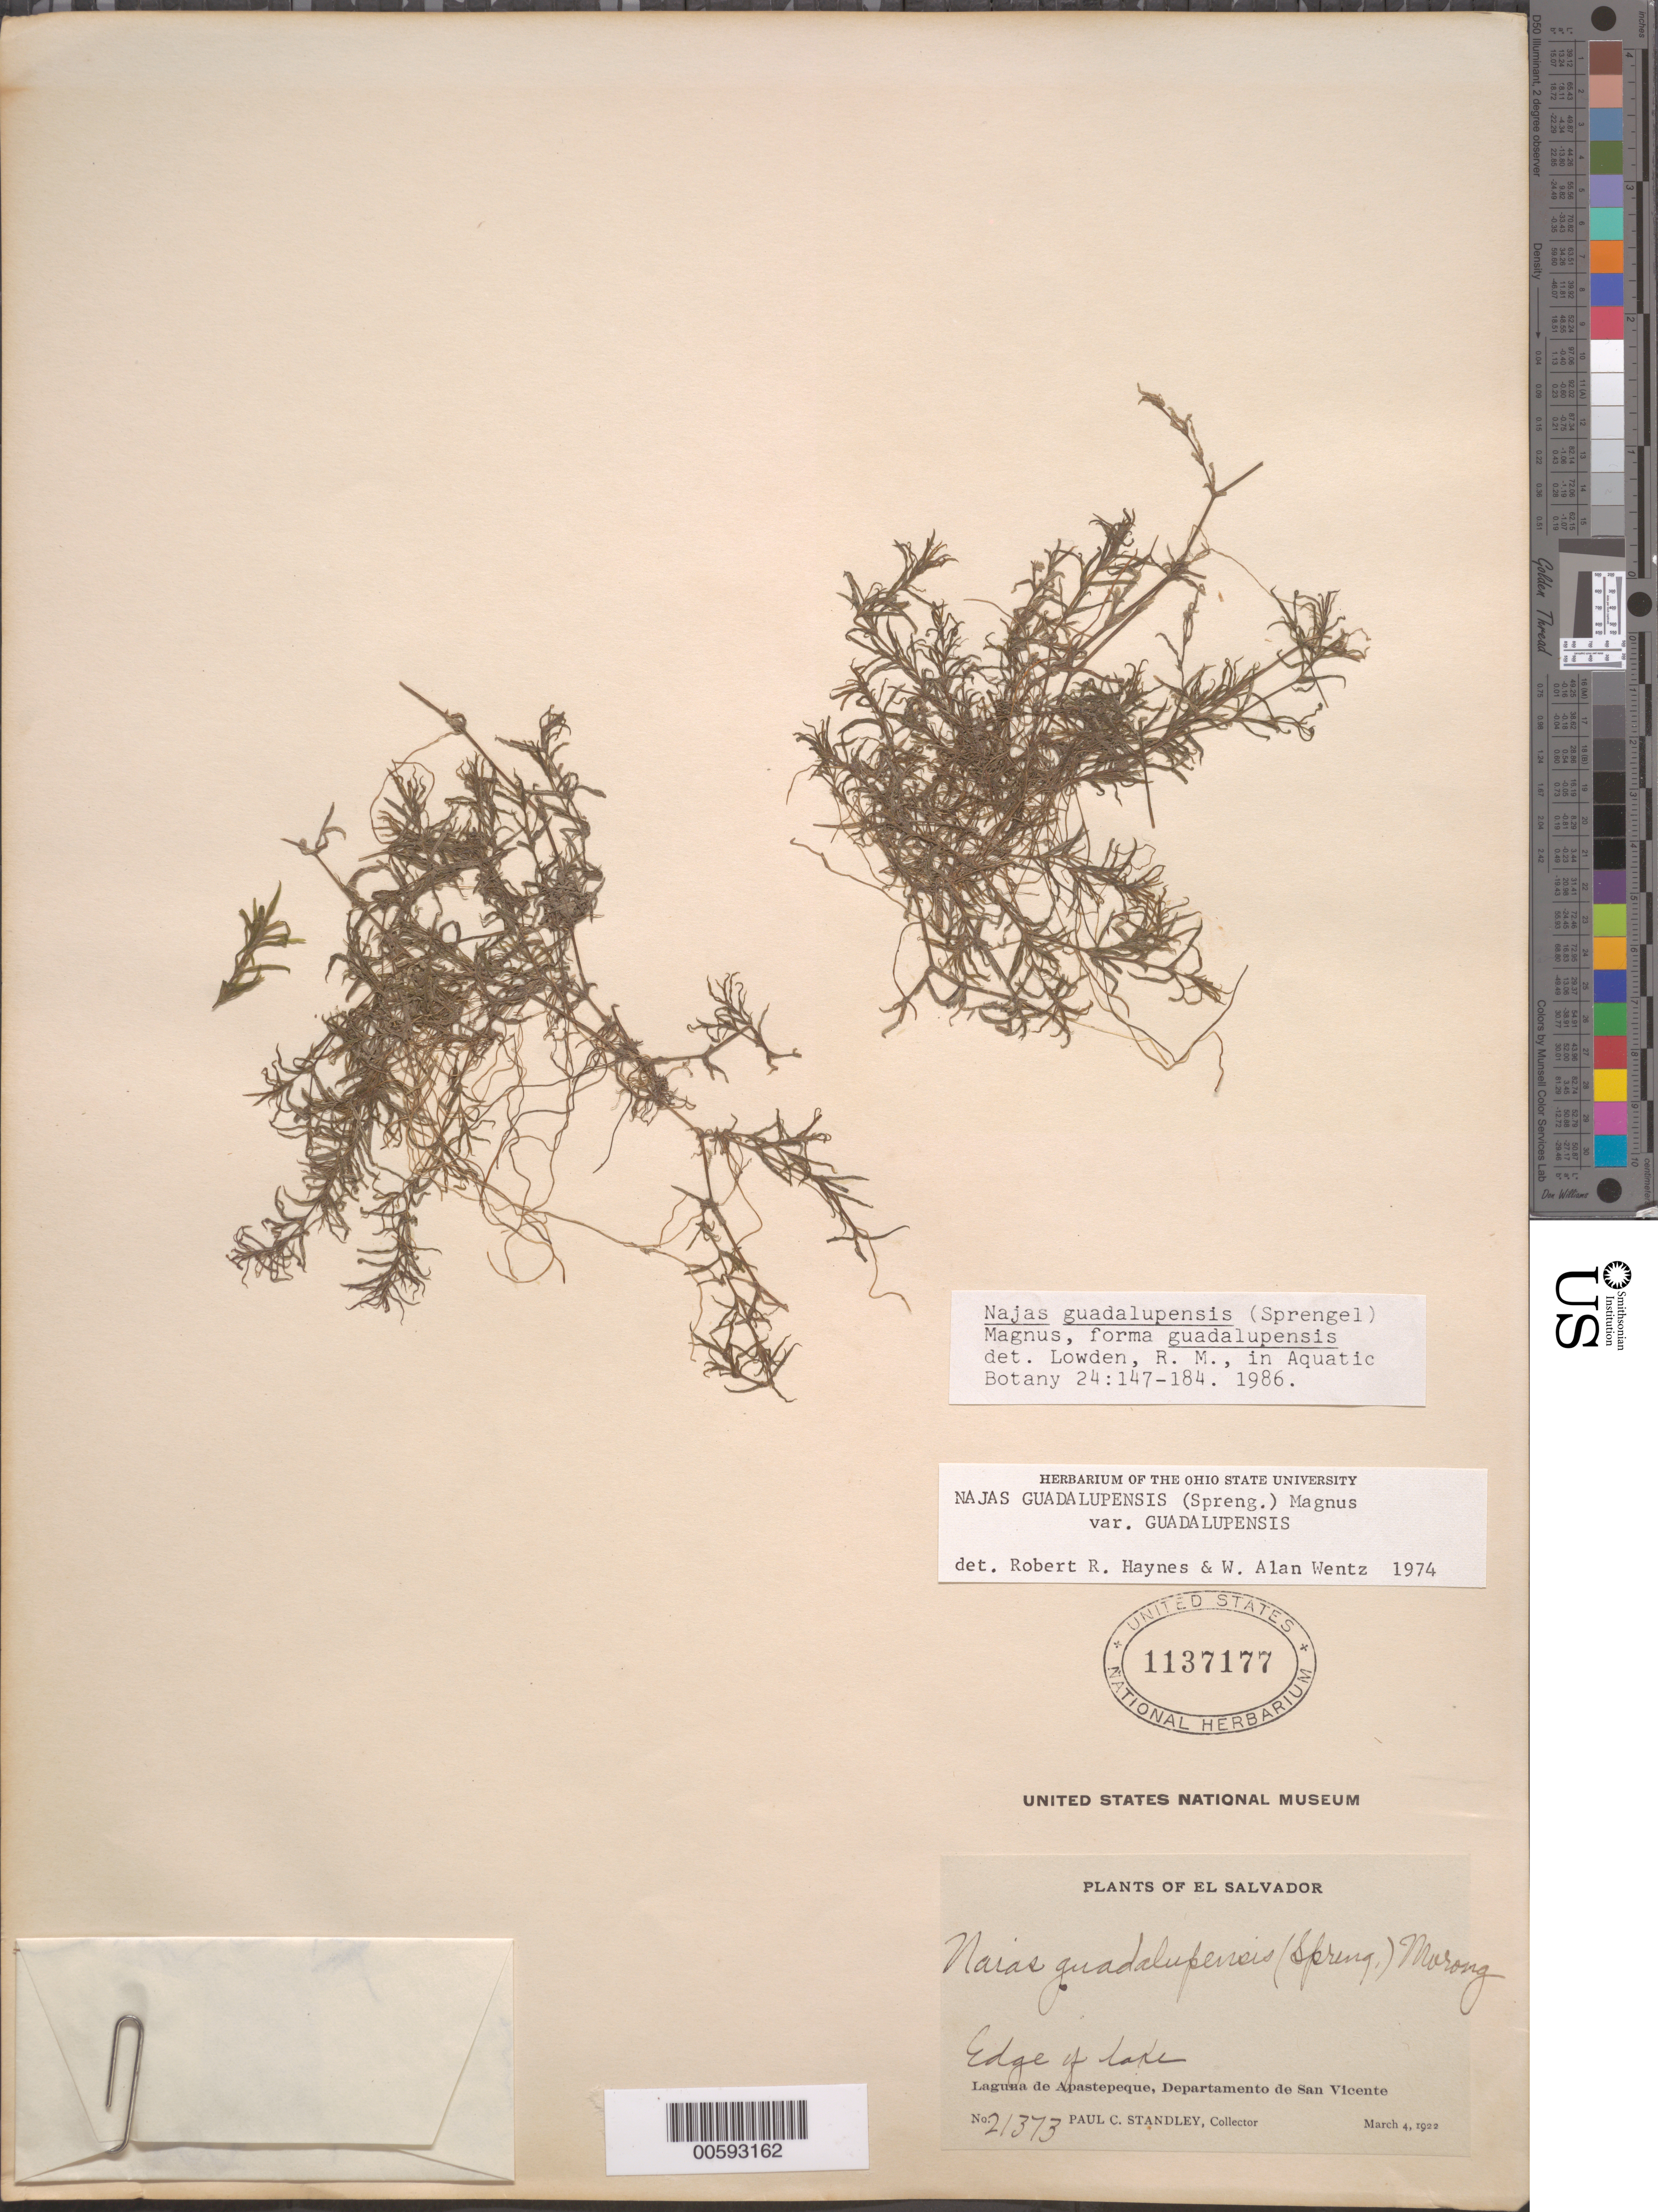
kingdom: Plantae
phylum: Tracheophyta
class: Liliopsida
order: Alismatales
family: Hydrocharitaceae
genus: Najas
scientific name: Najas guadalupensis var. guadalupensis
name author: (Spreng.) Magnus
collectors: P. C. Standley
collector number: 21373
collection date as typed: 04 Mar 1922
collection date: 1922-03-04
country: El Salvador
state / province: San Vincente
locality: Laguna de Apastepeque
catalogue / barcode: US 1137177